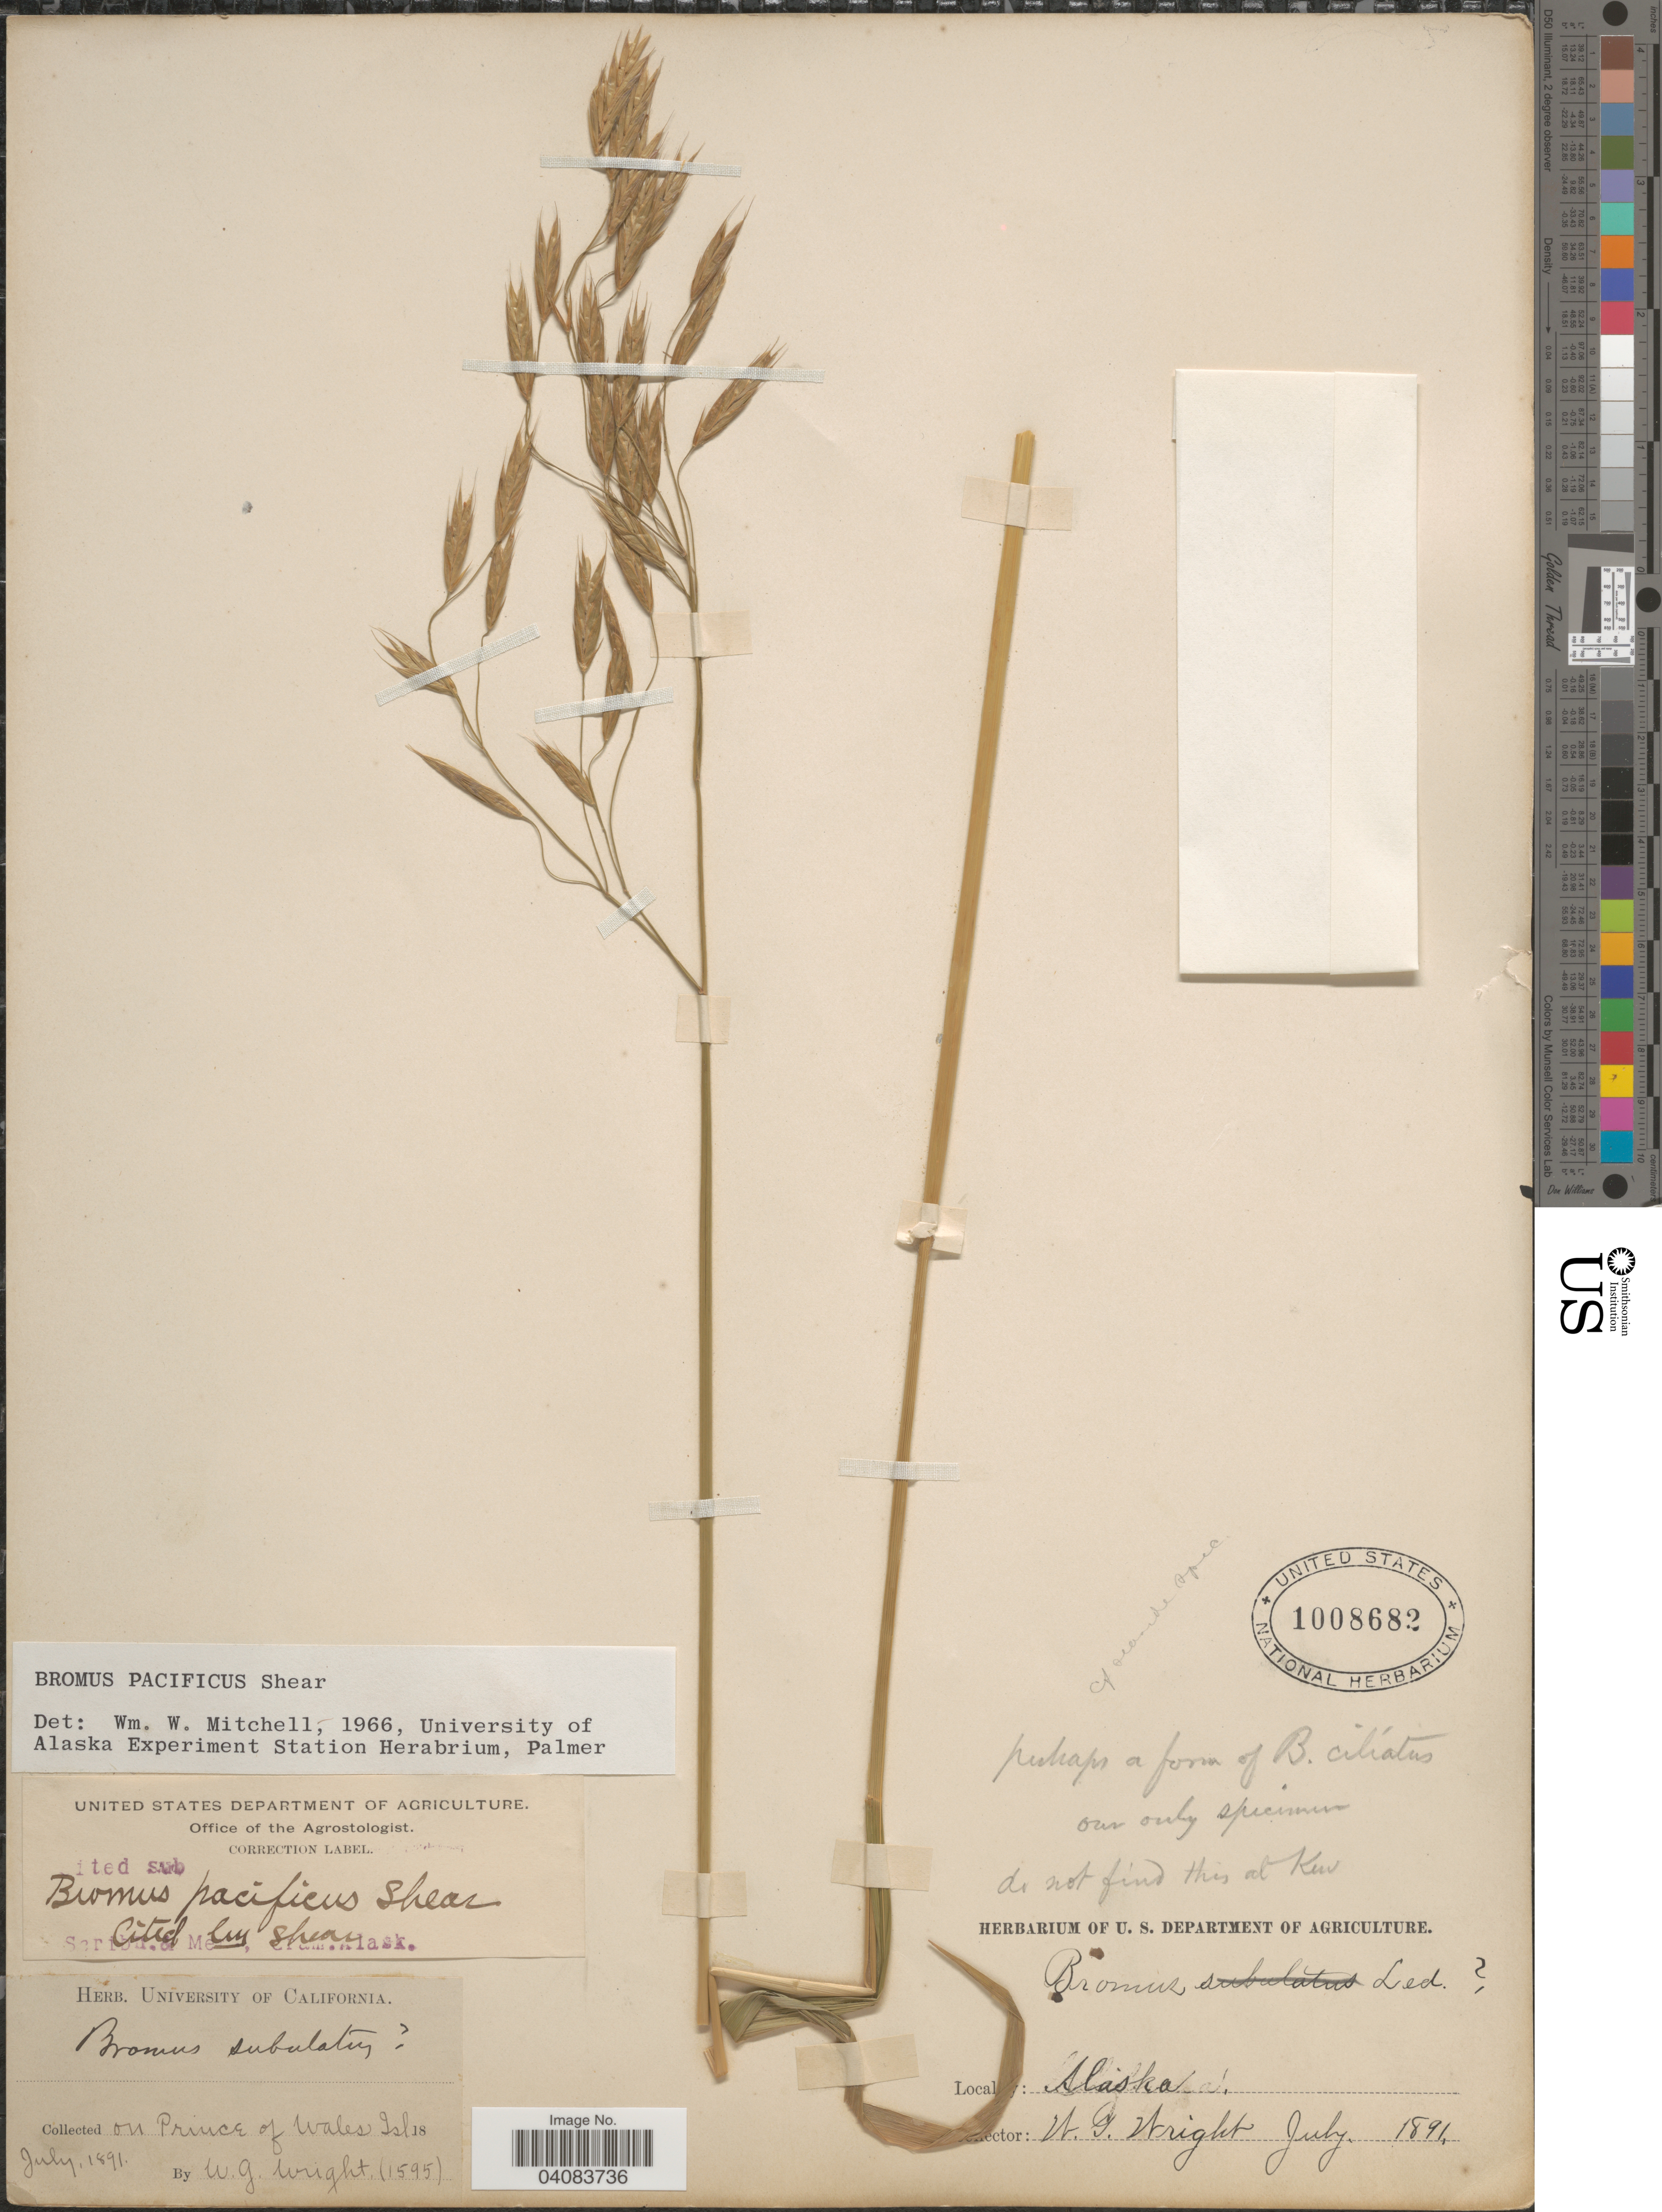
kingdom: Plantae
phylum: Tracheophyta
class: Liliopsida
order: Poales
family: Poaceae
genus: Bromus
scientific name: Bromus pacificus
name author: Shear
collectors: W. G. Wright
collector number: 1595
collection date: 1891-07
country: United States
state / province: Alaska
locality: On Prince of Wales Isl.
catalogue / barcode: US 1008682